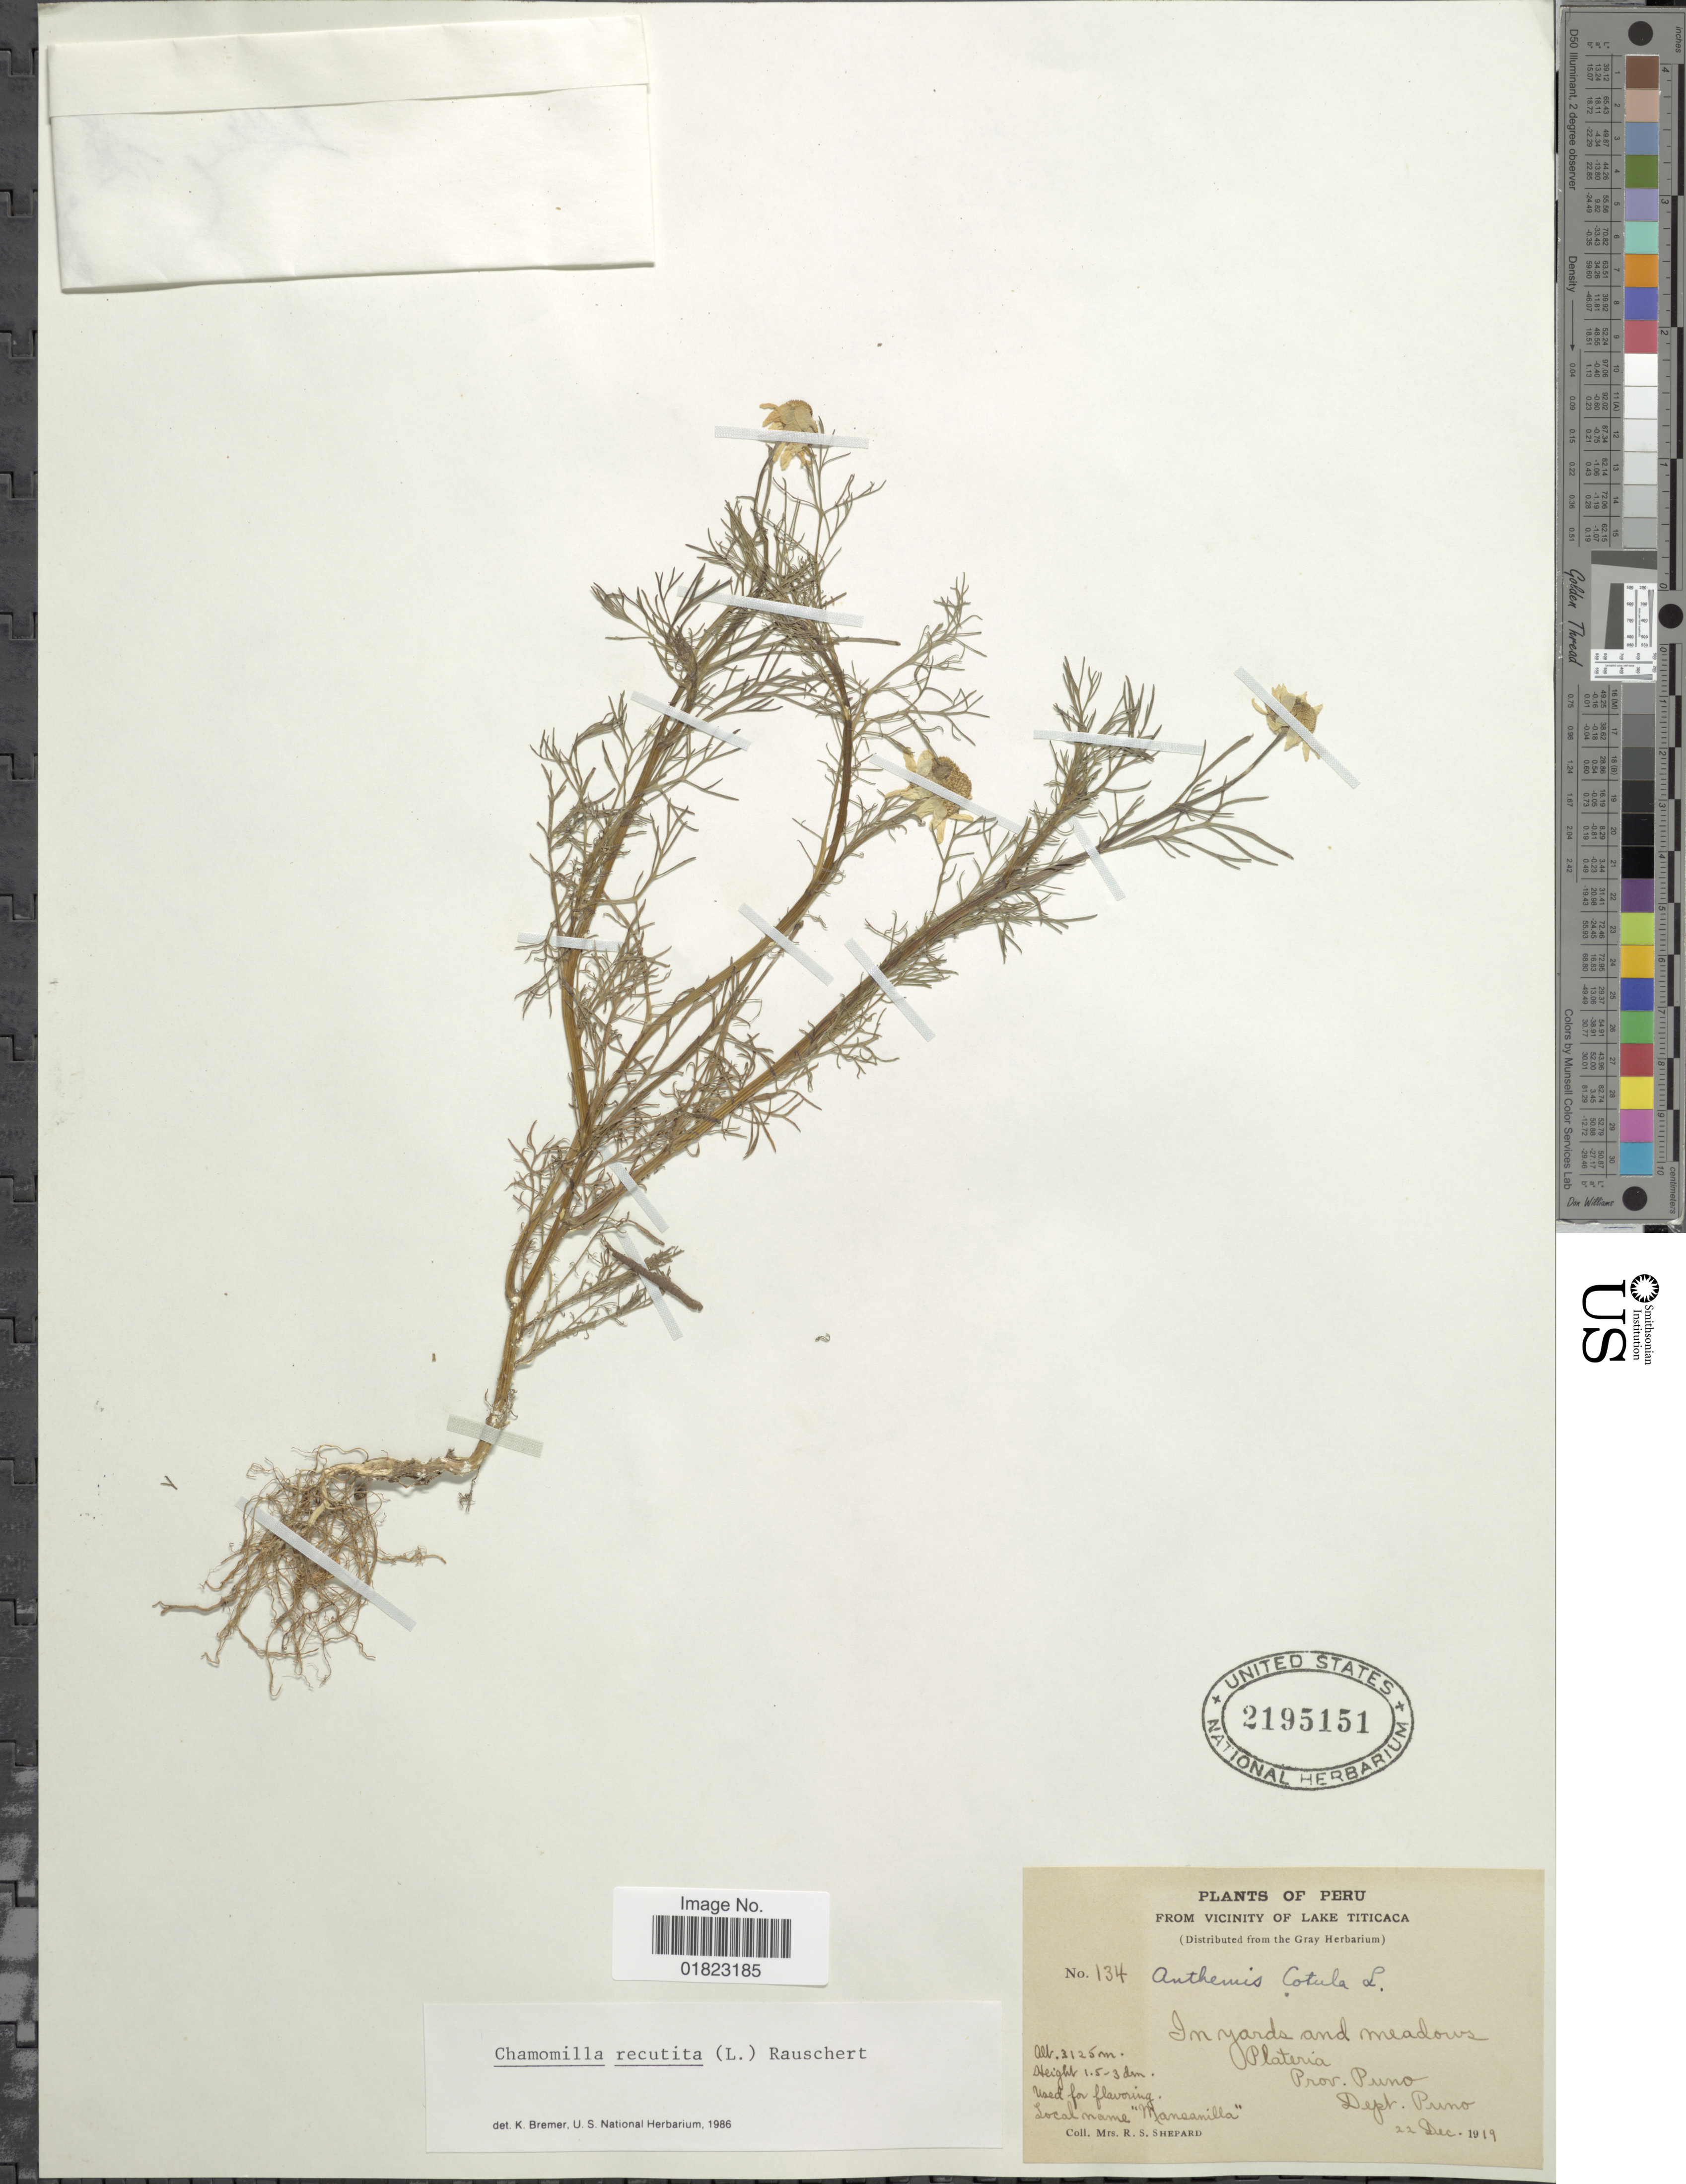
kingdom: Plantae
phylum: Tracheophyta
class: Magnoliopsida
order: Asterales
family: Asteraceae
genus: Matricaria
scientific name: Matricaria recutita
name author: L.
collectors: R. Shepard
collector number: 134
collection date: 1919-12-22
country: Peru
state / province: Puno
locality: Peru. Vicinity of Lake Titicaca, In yards and meadows, Prov. Puno. Dept, Puno.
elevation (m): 3125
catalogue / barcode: US 2195151